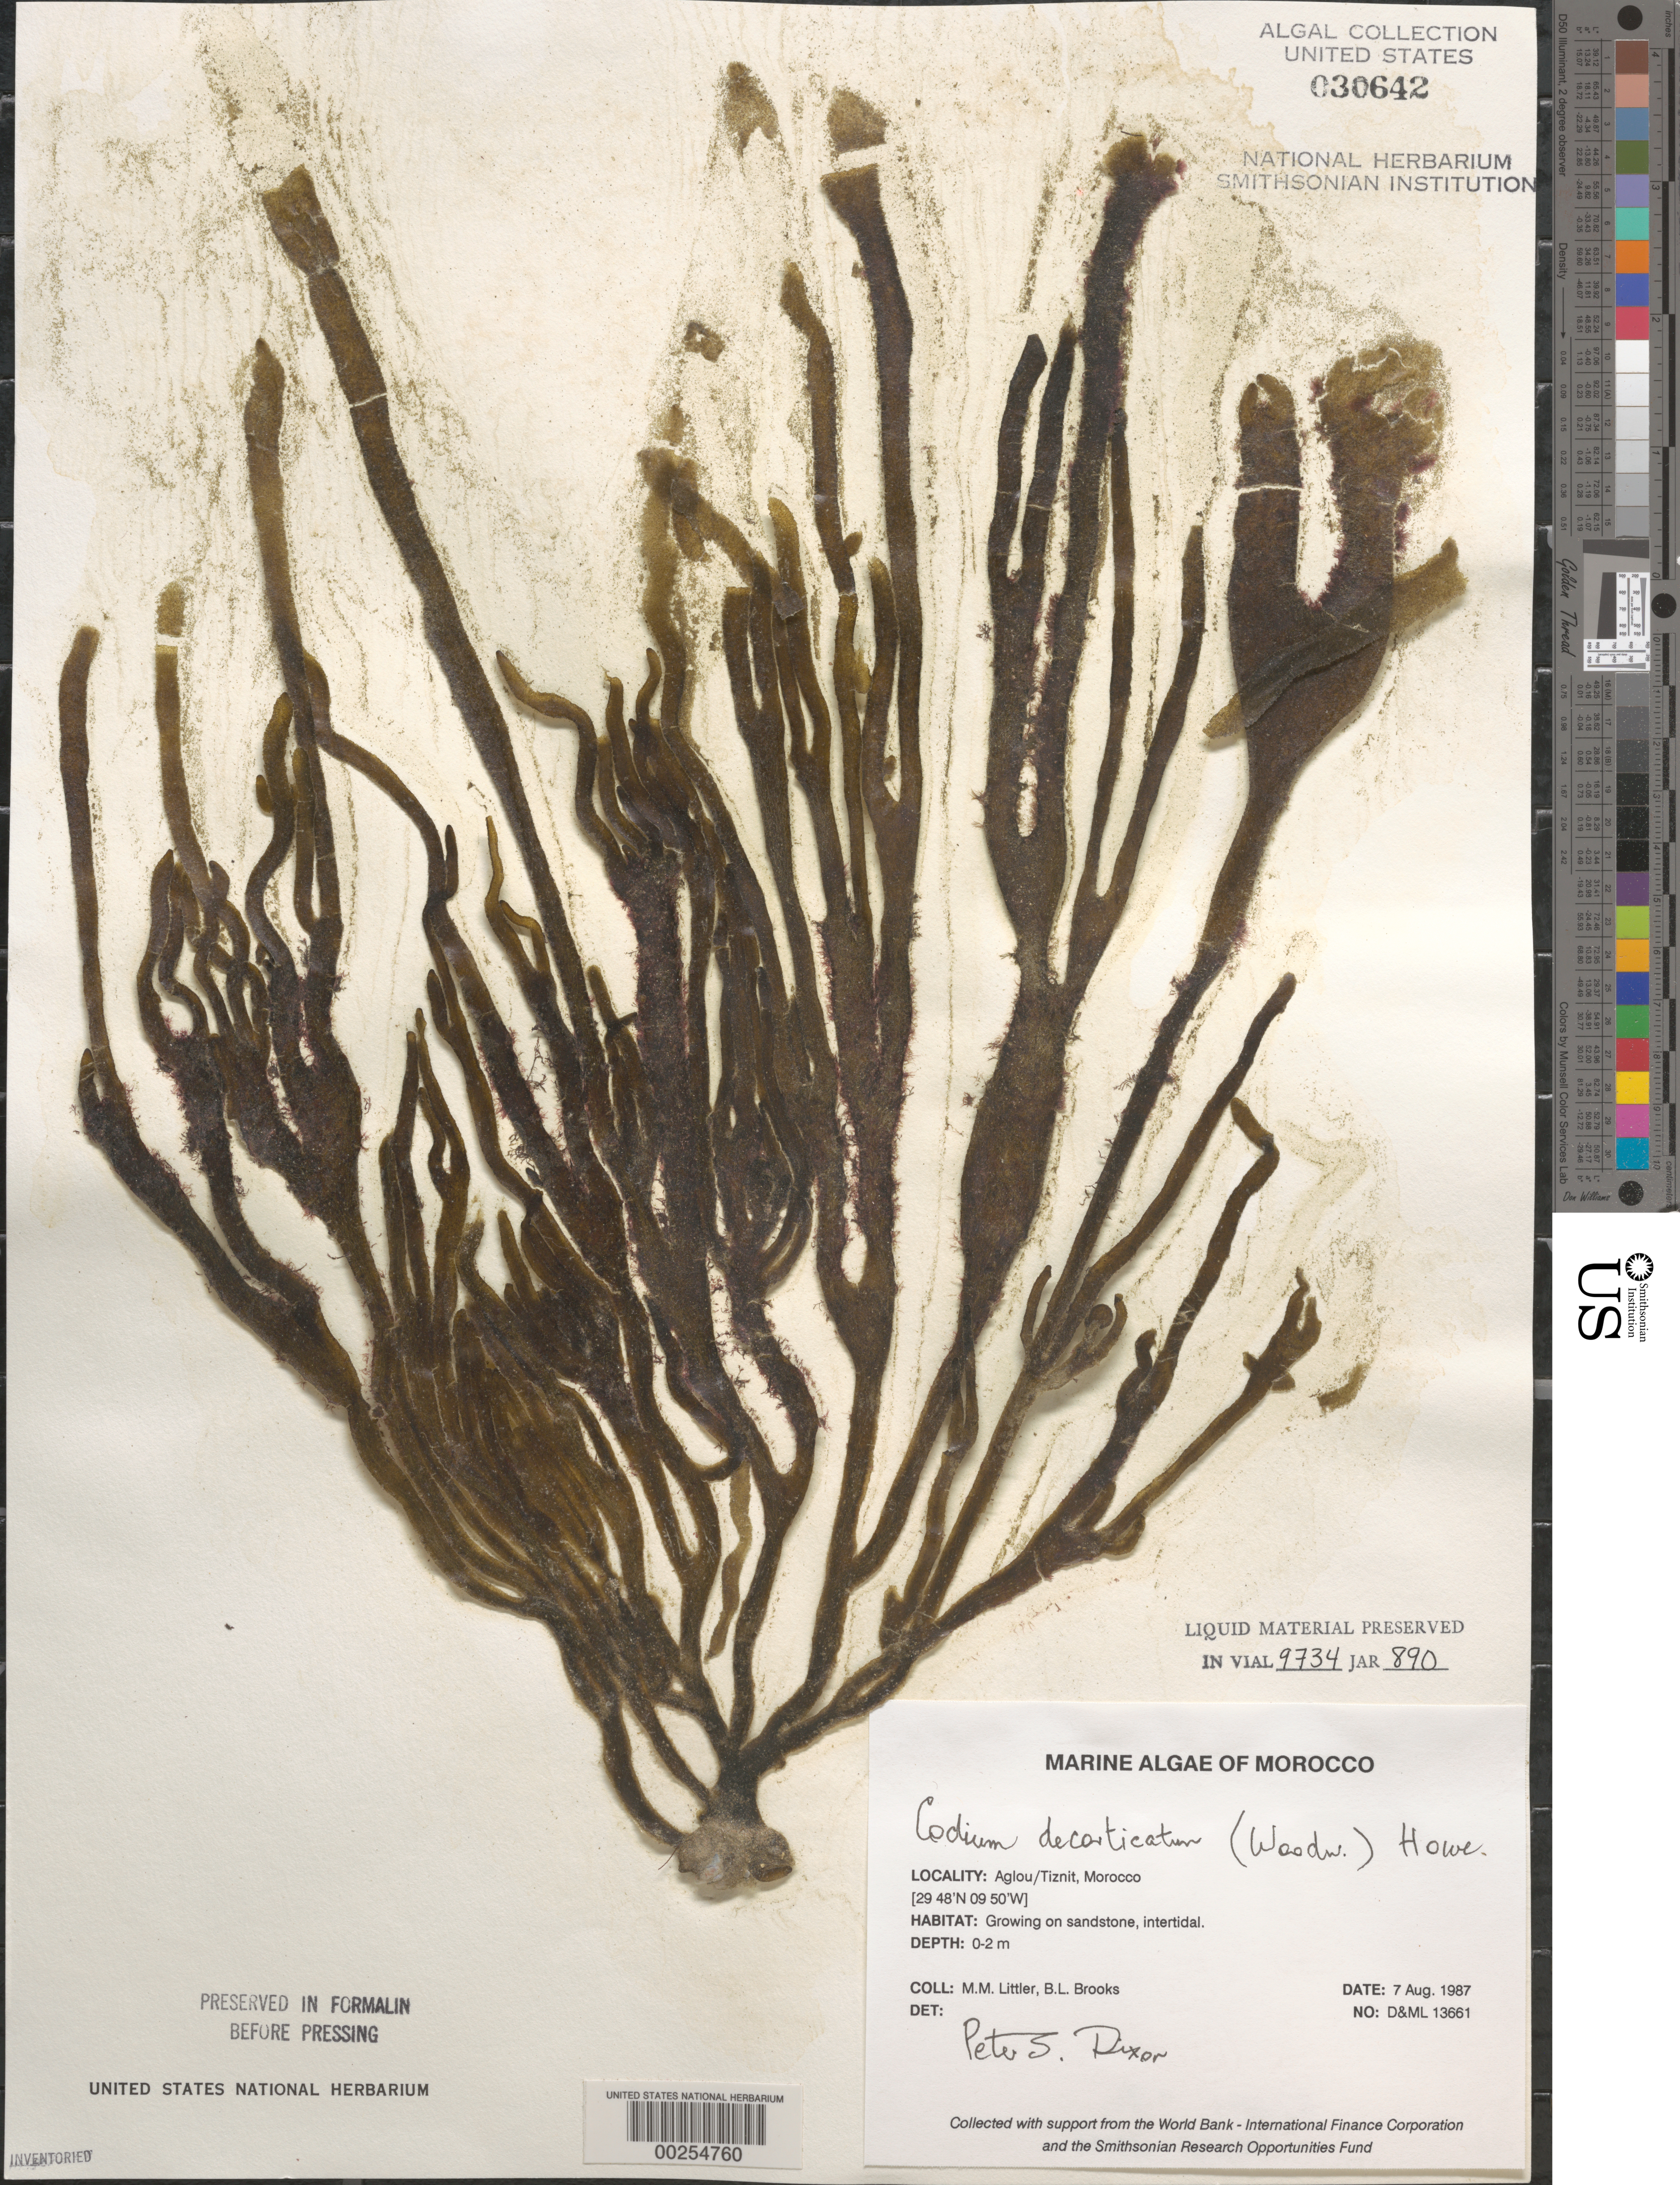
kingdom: Plantae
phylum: Chlorophyta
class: Ulvophyceae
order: Bryopsidales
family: Codiaceae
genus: Codium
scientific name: Codium decorticatum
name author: (Woodw.) M. Howe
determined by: Dixon, P. S.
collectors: M. M. Littler & B. Brooks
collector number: D&ML 13661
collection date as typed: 07 Aug 1987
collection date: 1987-08-07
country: Morocco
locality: Aglou / Tiznit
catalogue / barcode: US 30642